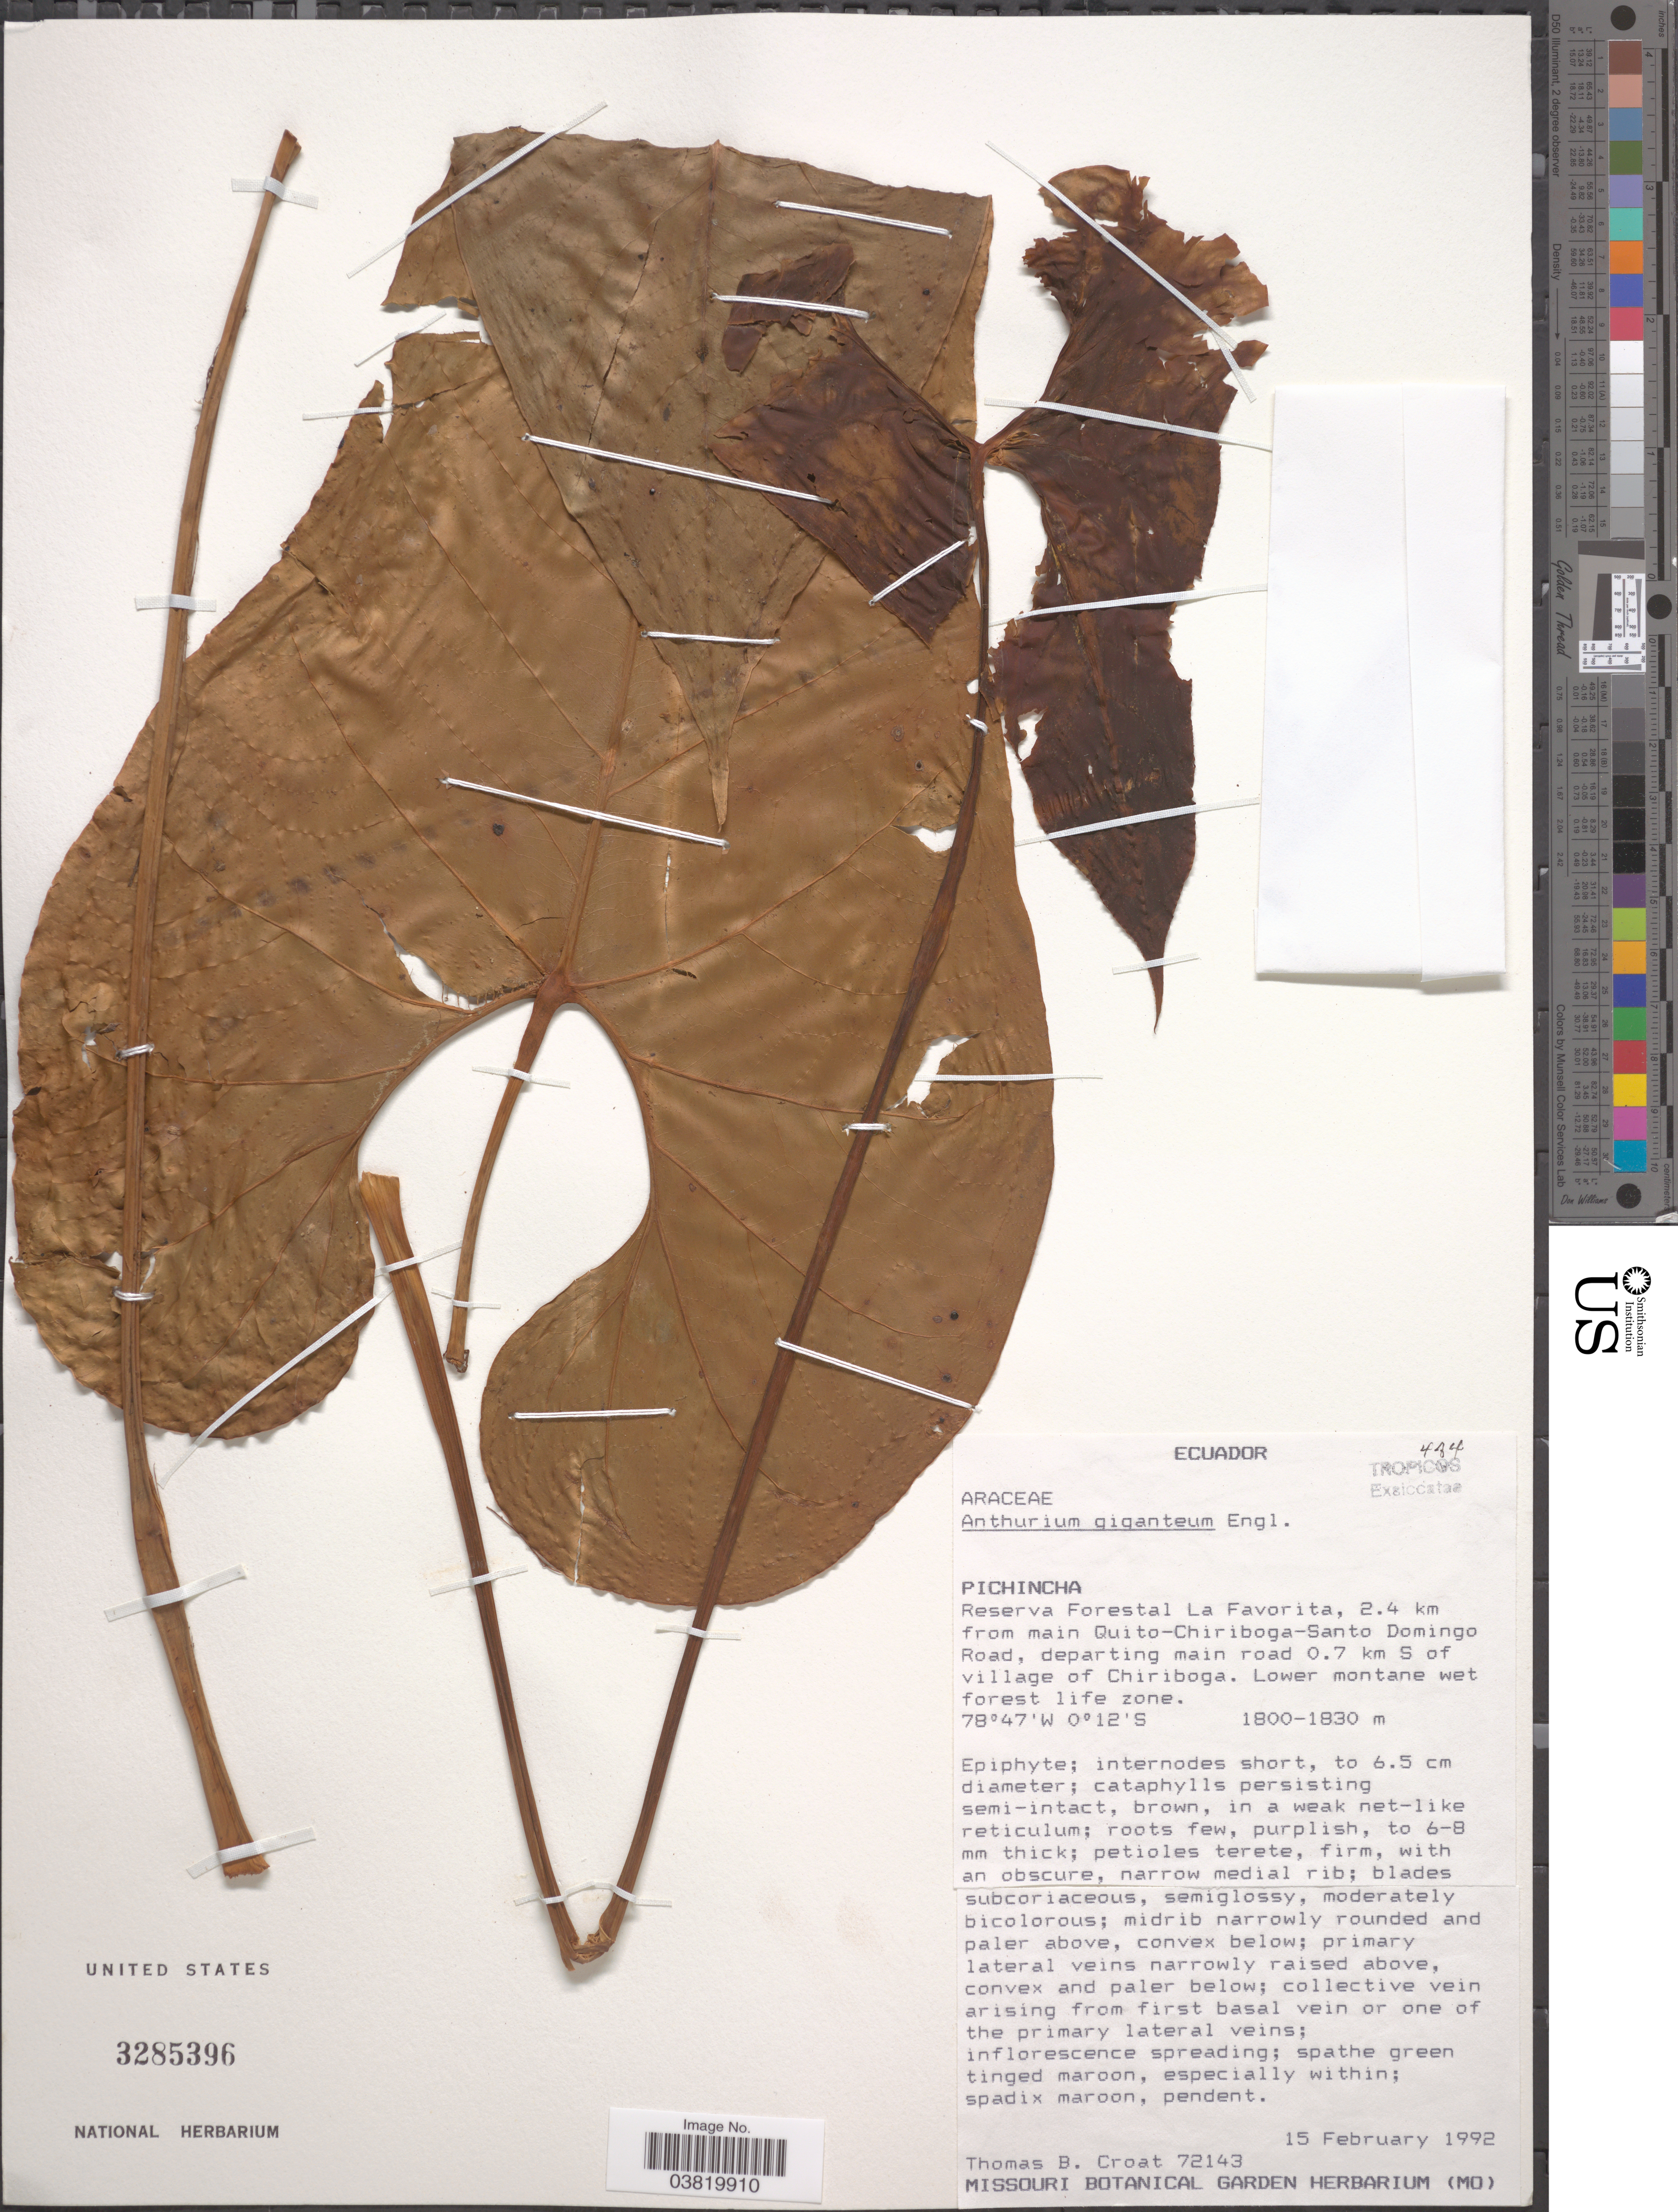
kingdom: Plantae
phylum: Tracheophyta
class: Liliopsida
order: Alismatales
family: Araceae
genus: Anthurium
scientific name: Anthurium giganteum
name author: Engl.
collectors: T. B. Croat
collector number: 72143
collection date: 1992-02-15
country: Ecuador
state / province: Pichincha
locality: Reserva Forestal La Favorita, 2.4 km from main Quito-Chiriboga-Santo Domingo Road, departing main road 0.7 km S of village of Chiriboga.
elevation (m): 1800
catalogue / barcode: US 3285396